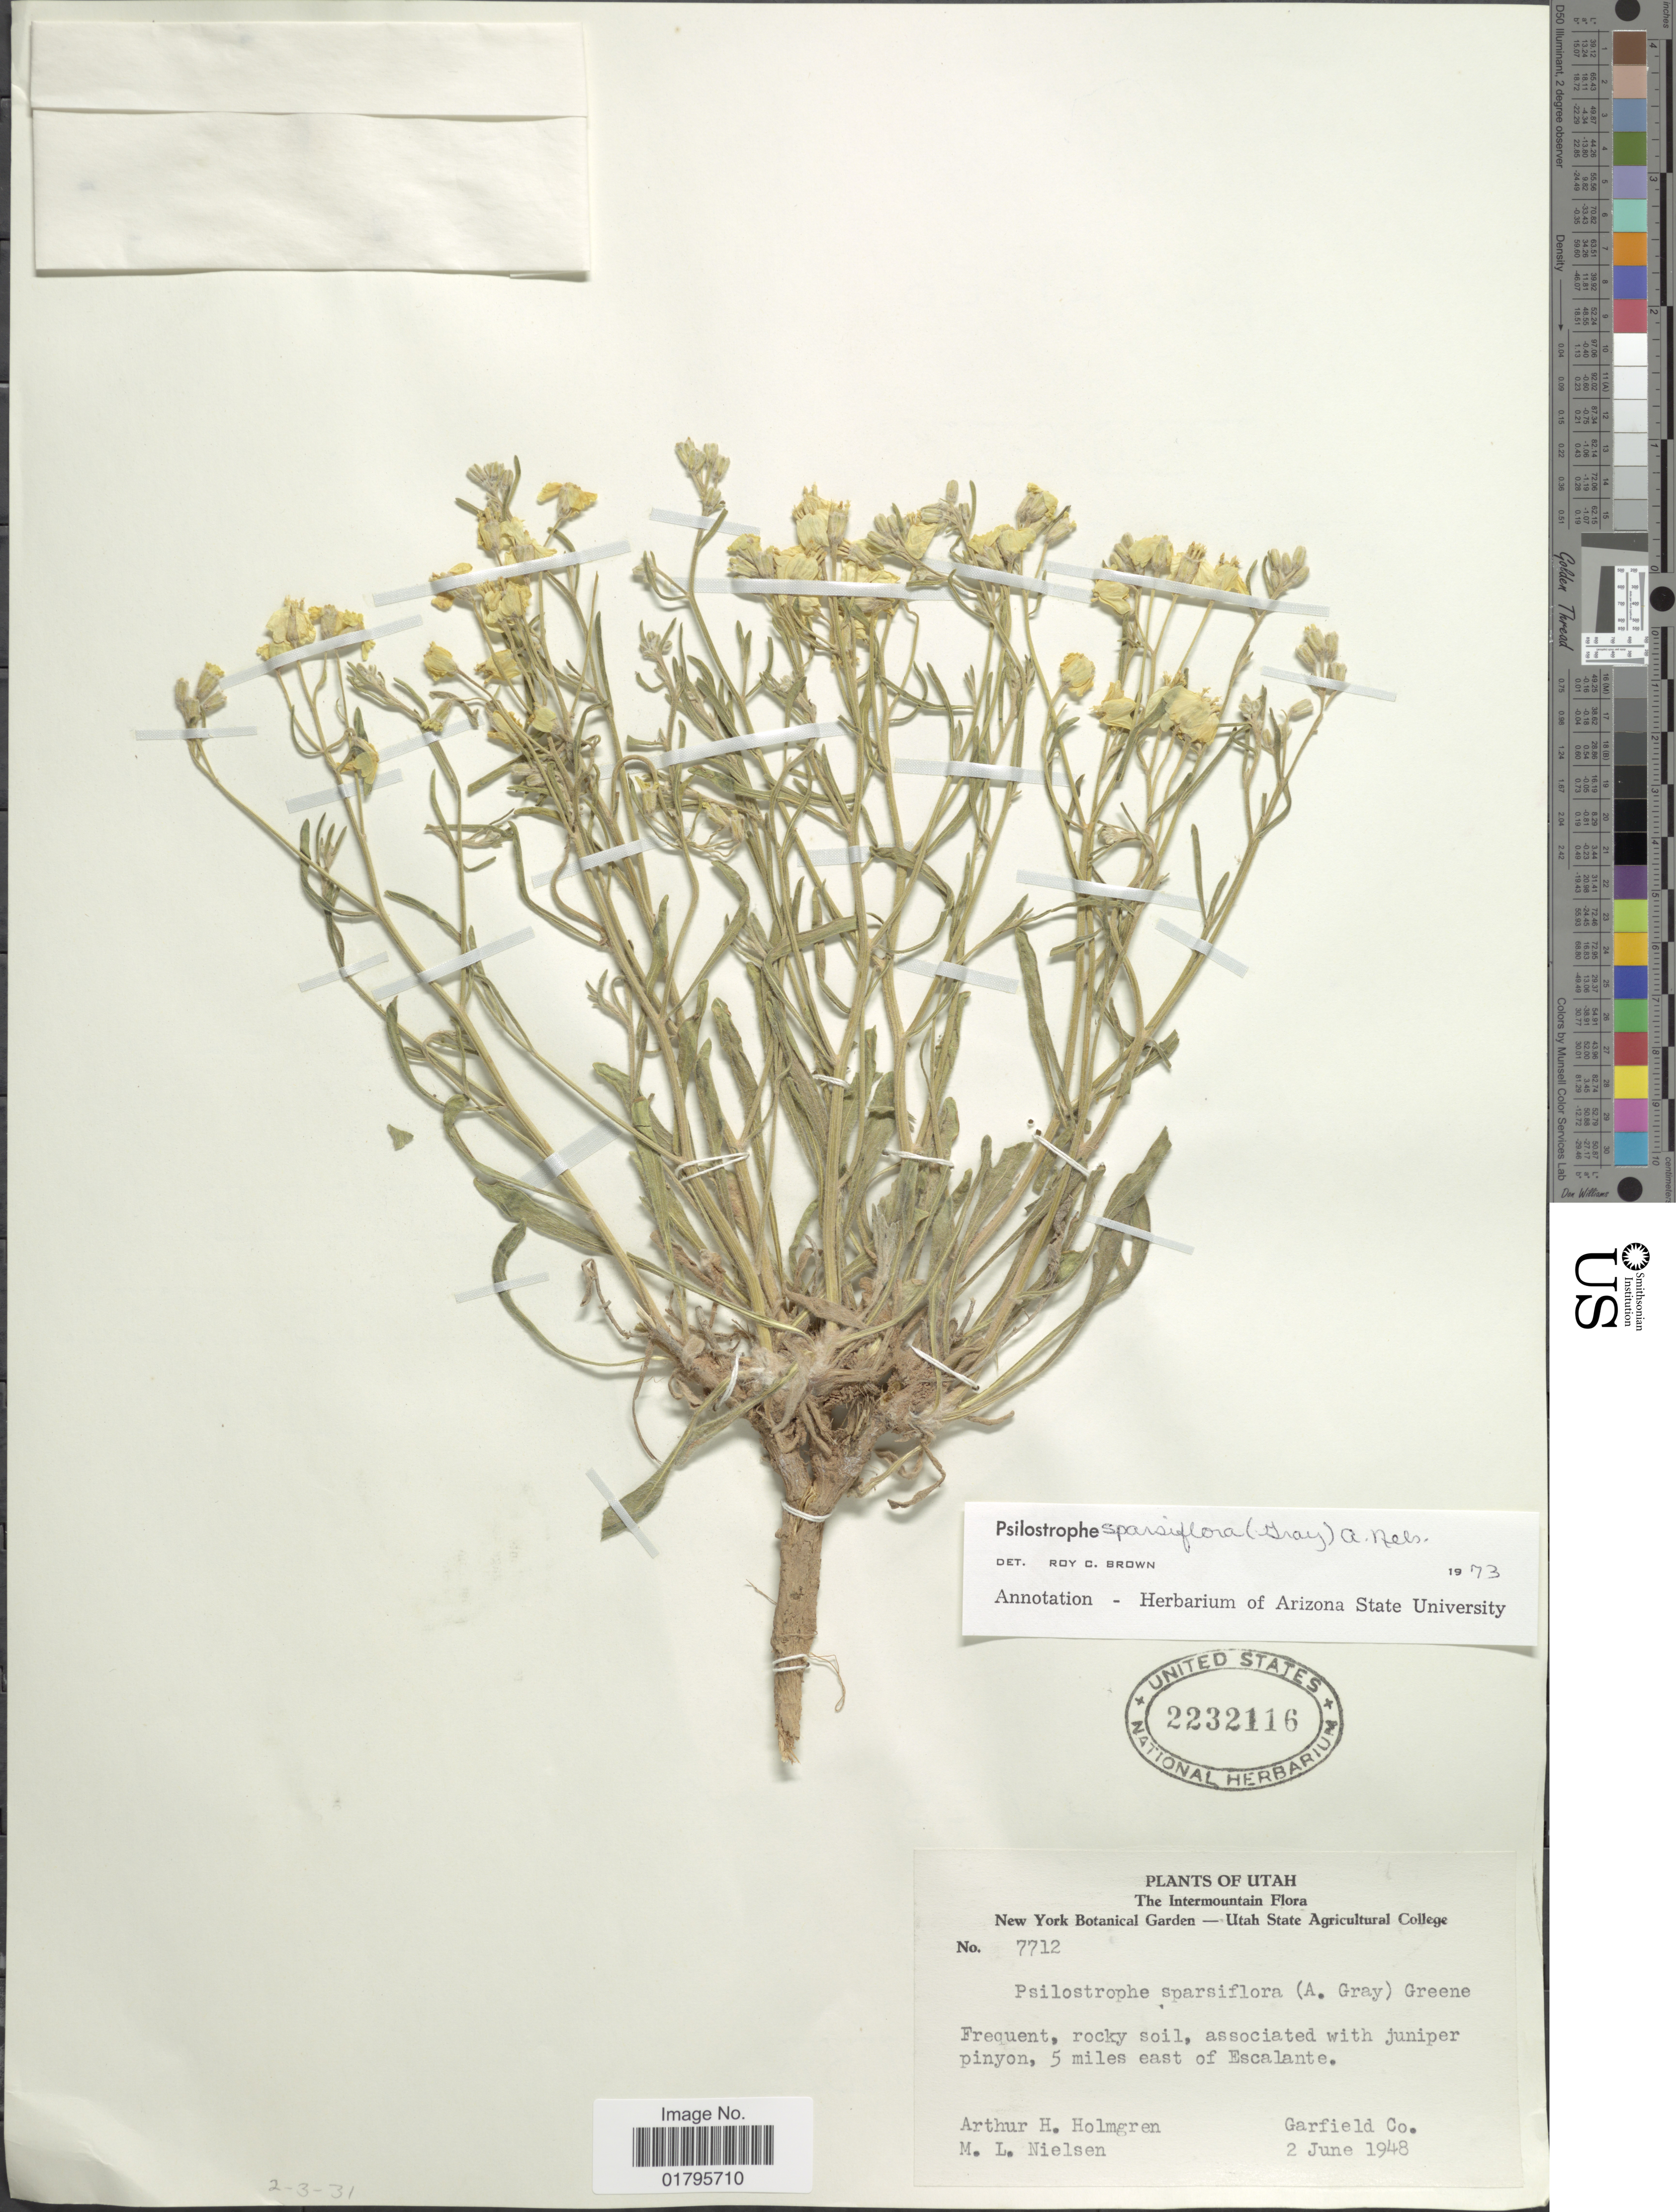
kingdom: Plantae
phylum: Tracheophyta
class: Magnoliopsida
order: Asterales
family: Asteraceae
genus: Psilostrophe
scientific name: Psilostrophe sparsiflora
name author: (A. Gray) A. Nelson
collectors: A. H. Holmgren & M. Nielsen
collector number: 7712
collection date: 1948-06-02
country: United States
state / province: Utah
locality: Intermountain, 5 miles east of Escalante. Garfield Co.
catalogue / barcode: US 2232116